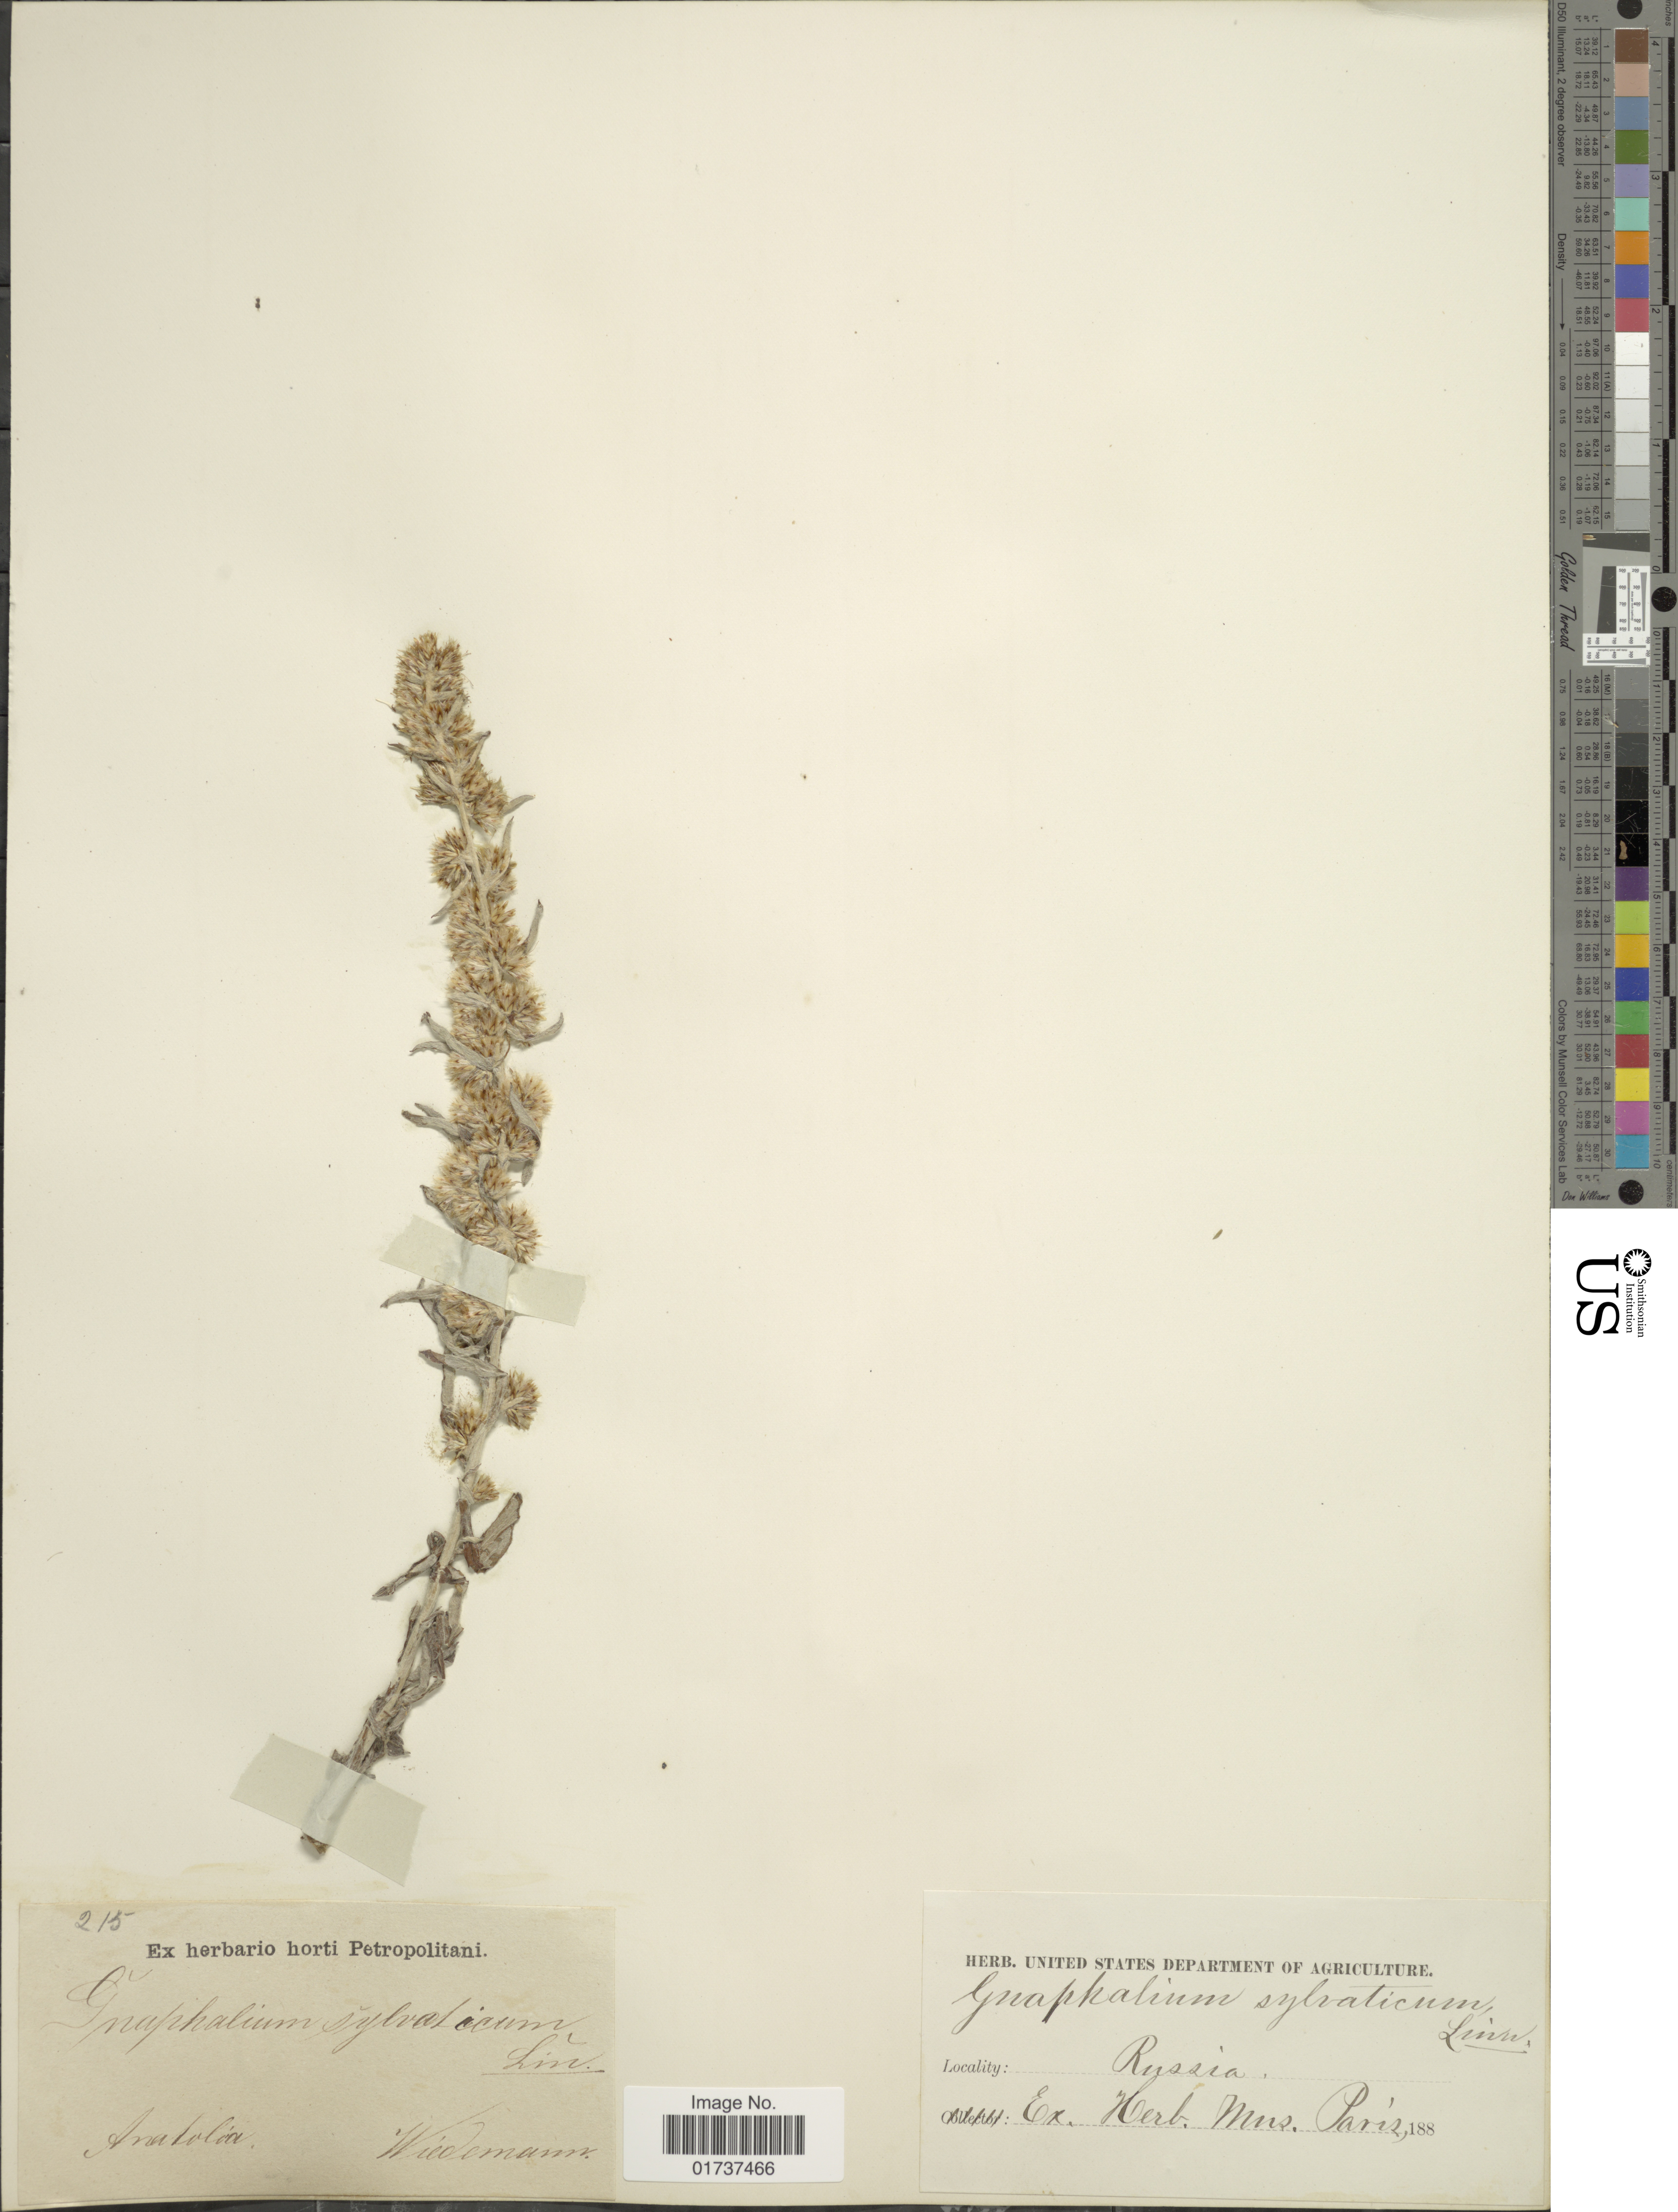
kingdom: Plantae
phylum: Tracheophyta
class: Magnoliopsida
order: Asterales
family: Asteraceae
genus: Gnaphalium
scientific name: Gnaphalium sylvaticum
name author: L.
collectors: -. Wiedermann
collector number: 215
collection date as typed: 188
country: Russian Federation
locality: Anatolia, "Russia" [probably Turkey]